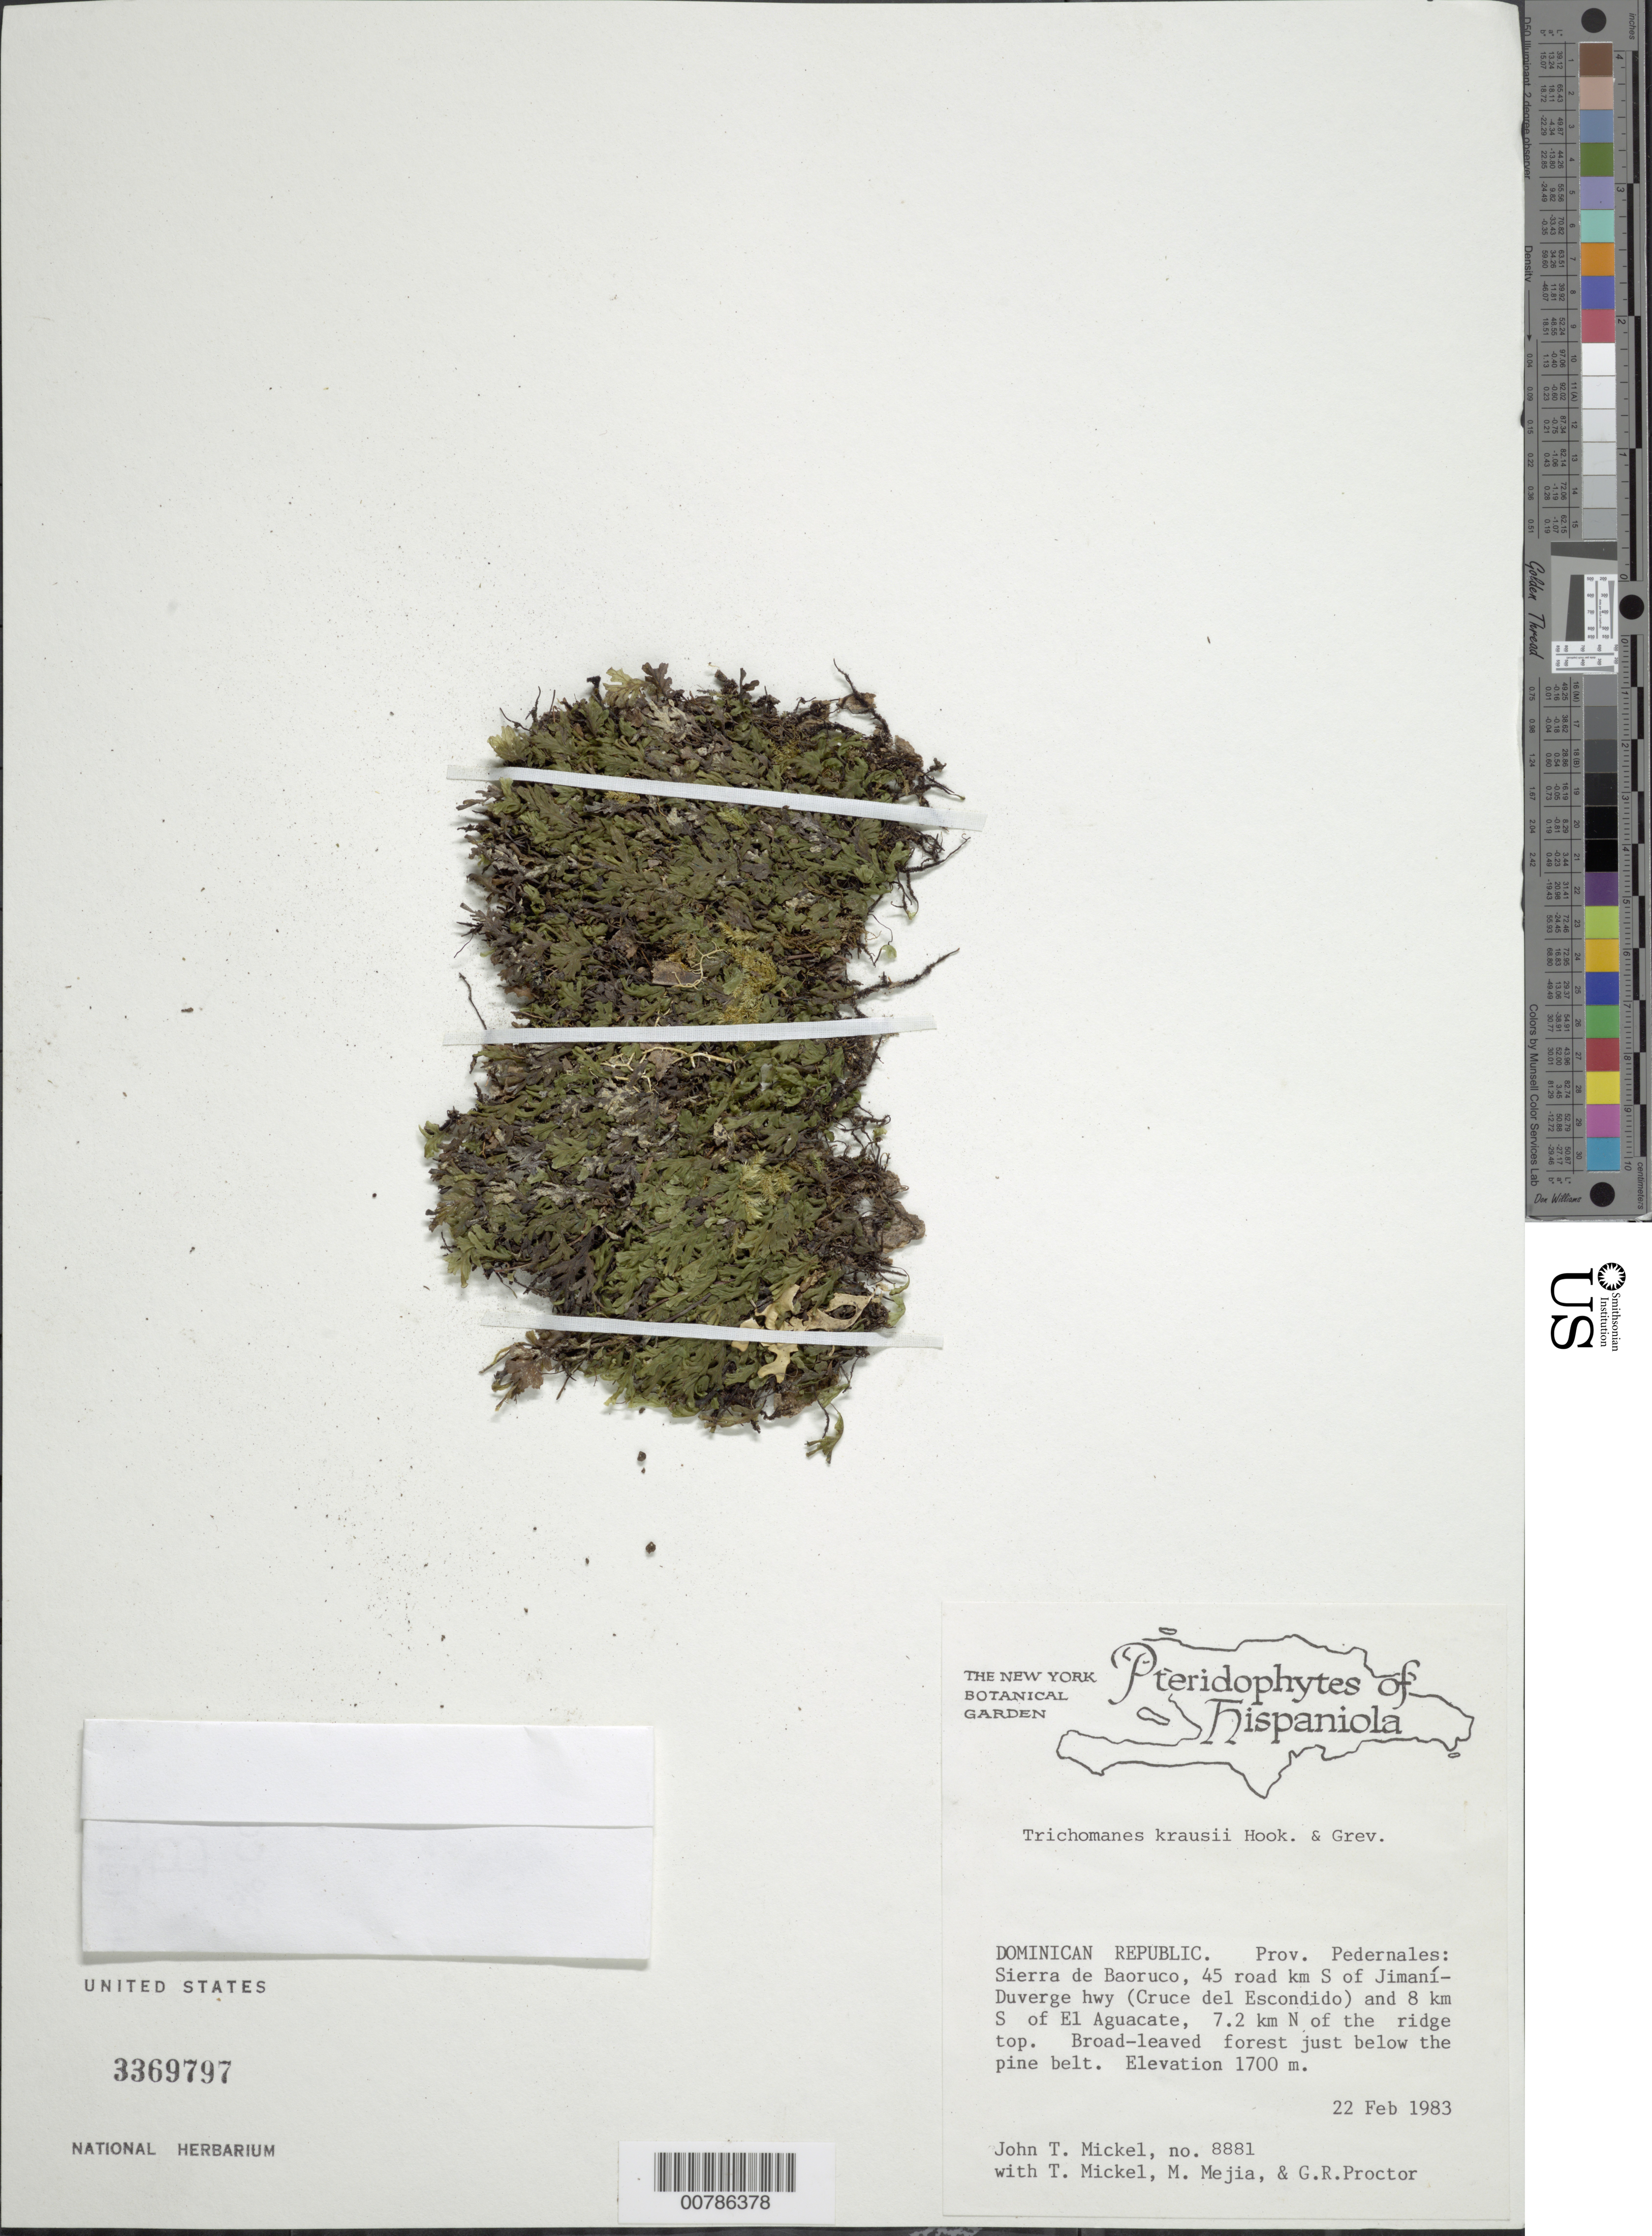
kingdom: Plantae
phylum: Tracheophyta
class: Polypodiopsida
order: Hymenophyllales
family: Hymenophyllaceae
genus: Didymoglossum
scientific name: Didymoglossum kraussii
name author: (Hook. & Grev.) C. Presl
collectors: J. T. Mickel, T. Mickel, M. Mejia & G. R. Proctor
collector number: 8881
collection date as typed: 22 Feb 1983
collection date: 1983-02-22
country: Dominican Republic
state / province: Pedernales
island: Hispaniola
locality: Sierra de Baoruco, 45 road km S of Jimaní-Duverge hyw (Cruce del Escondido) and 8 km S of El Aguacate, 7.2 km N of ridge top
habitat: Broad-leaved forest just below the pine belt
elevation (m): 1700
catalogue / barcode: US 3369797